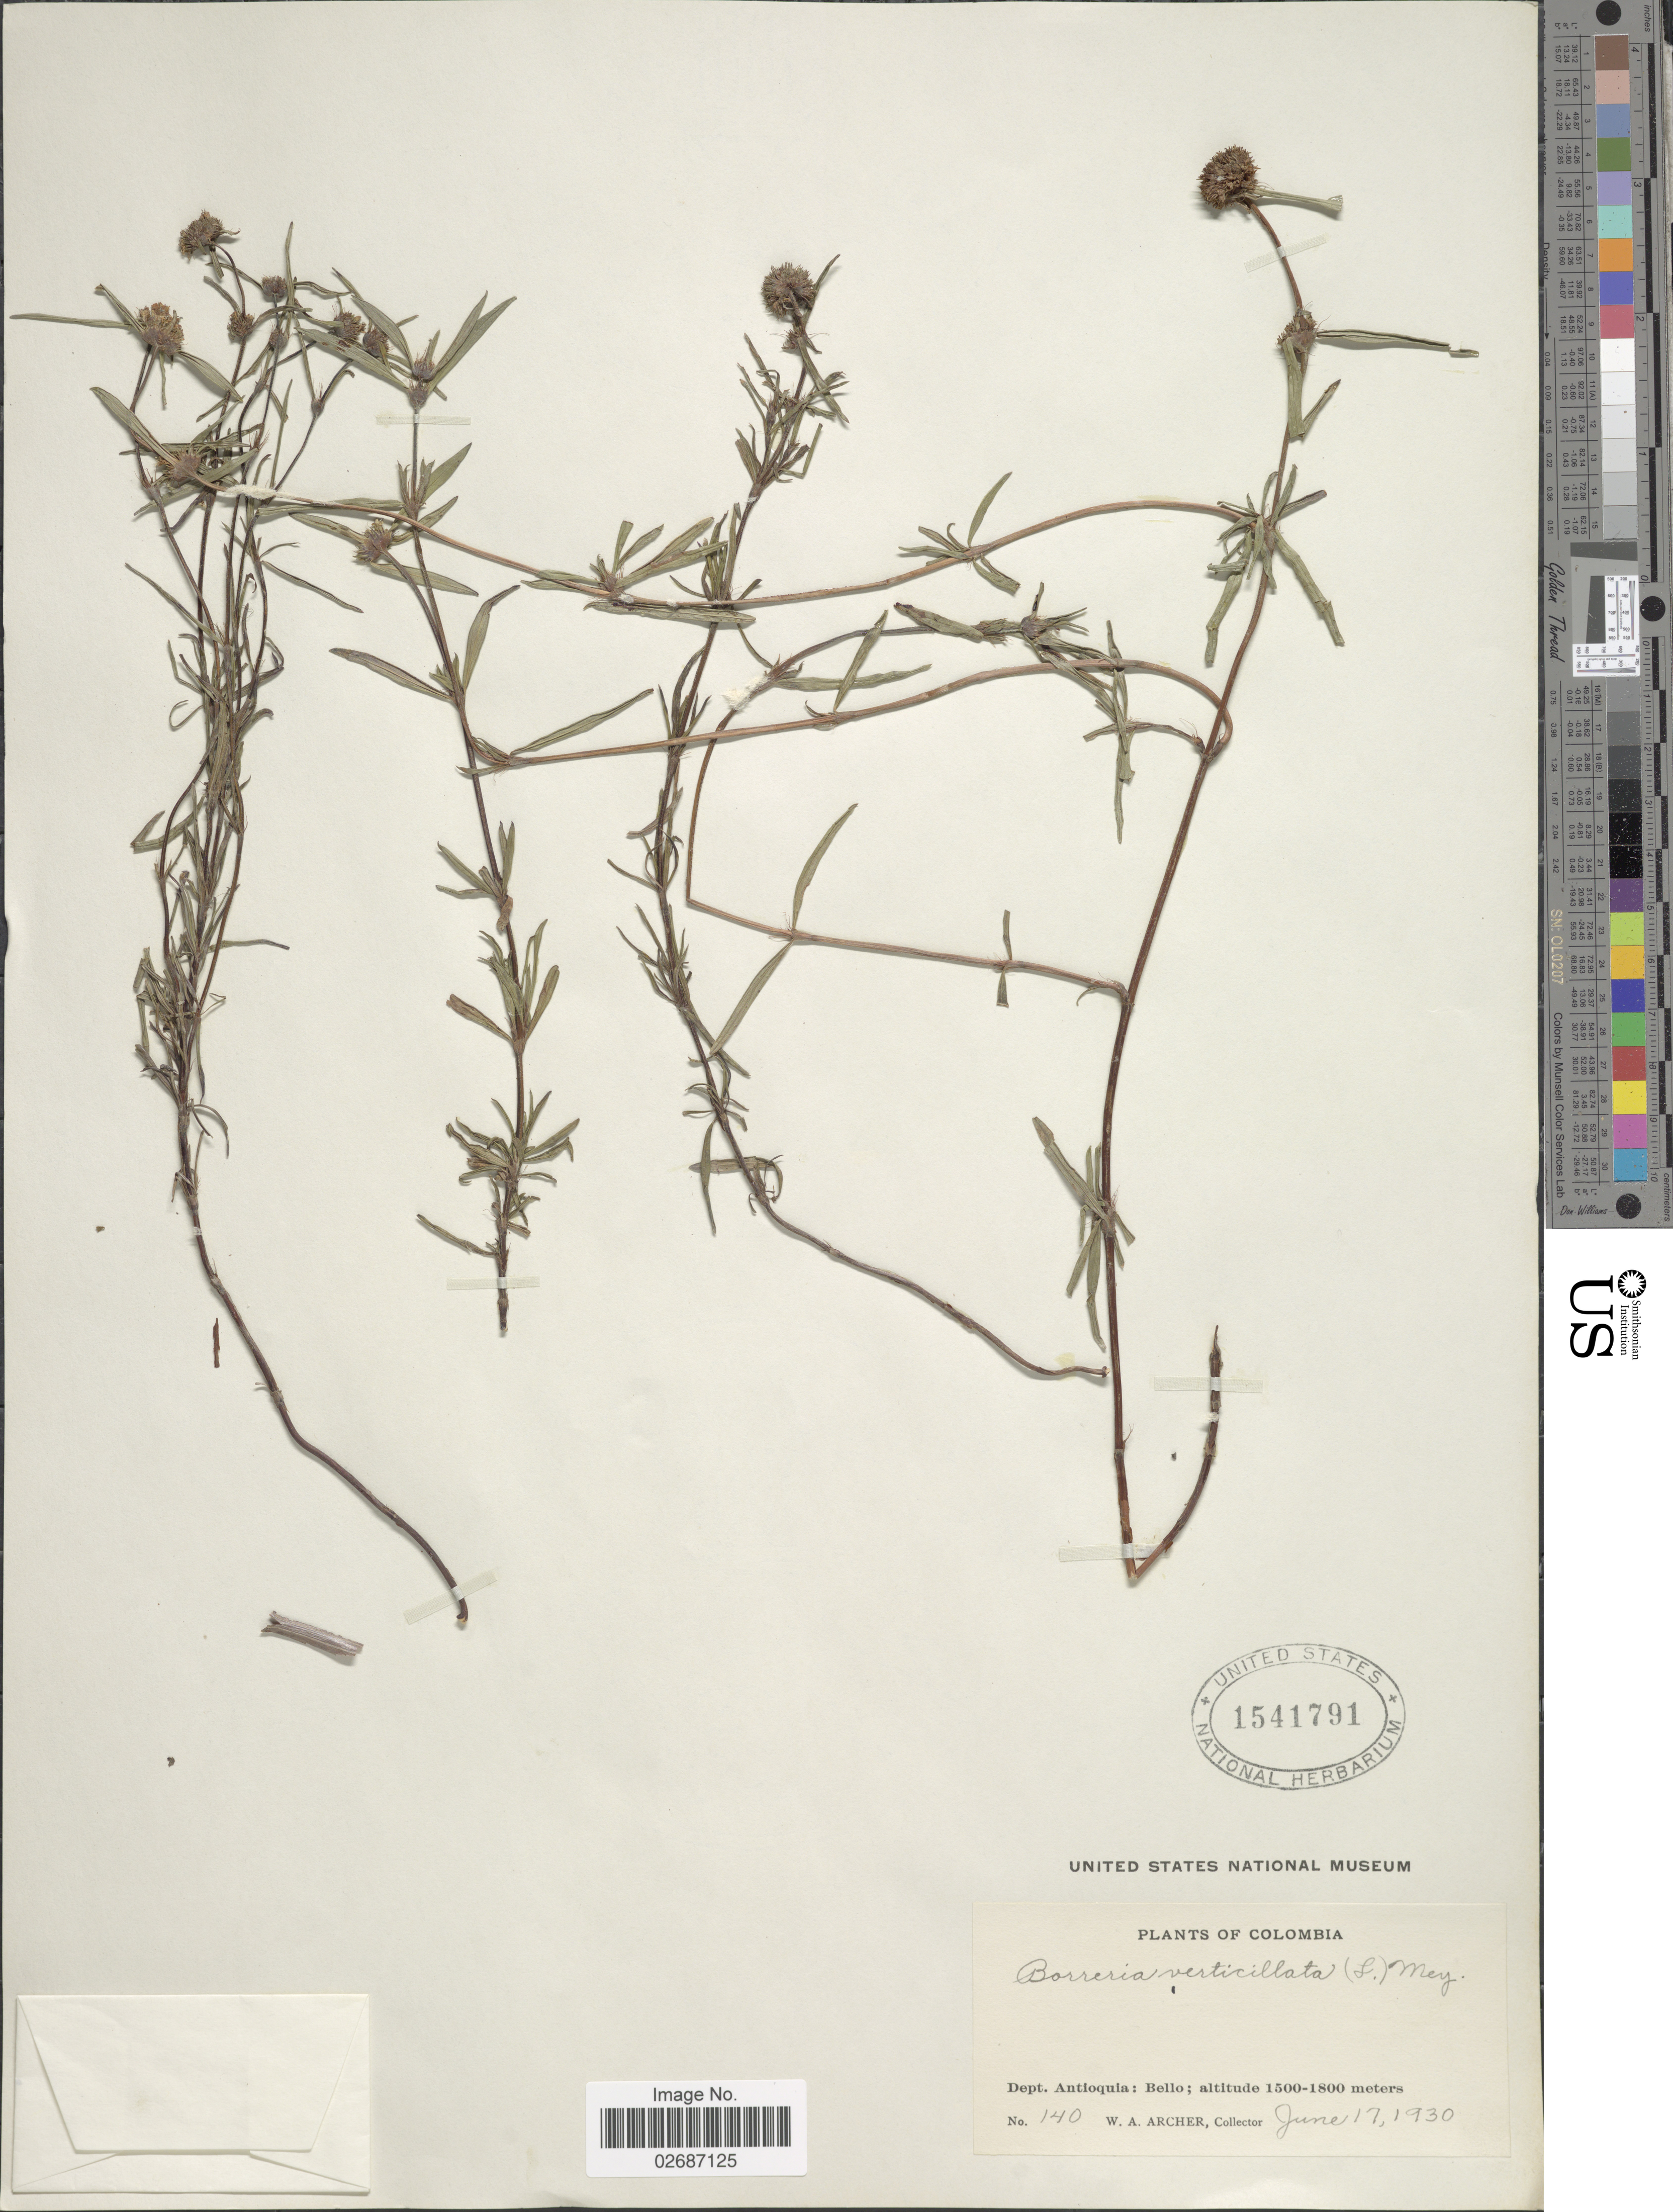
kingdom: Plantae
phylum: Tracheophyta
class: Magnoliopsida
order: Gentianales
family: Rubiaceae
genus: Borreria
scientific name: Borreria verticillata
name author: (L.) G. Mey.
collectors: W. A. Archer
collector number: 140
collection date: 1930-06-17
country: Colombia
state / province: Antioquia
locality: Bello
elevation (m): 1500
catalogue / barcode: US 14541791